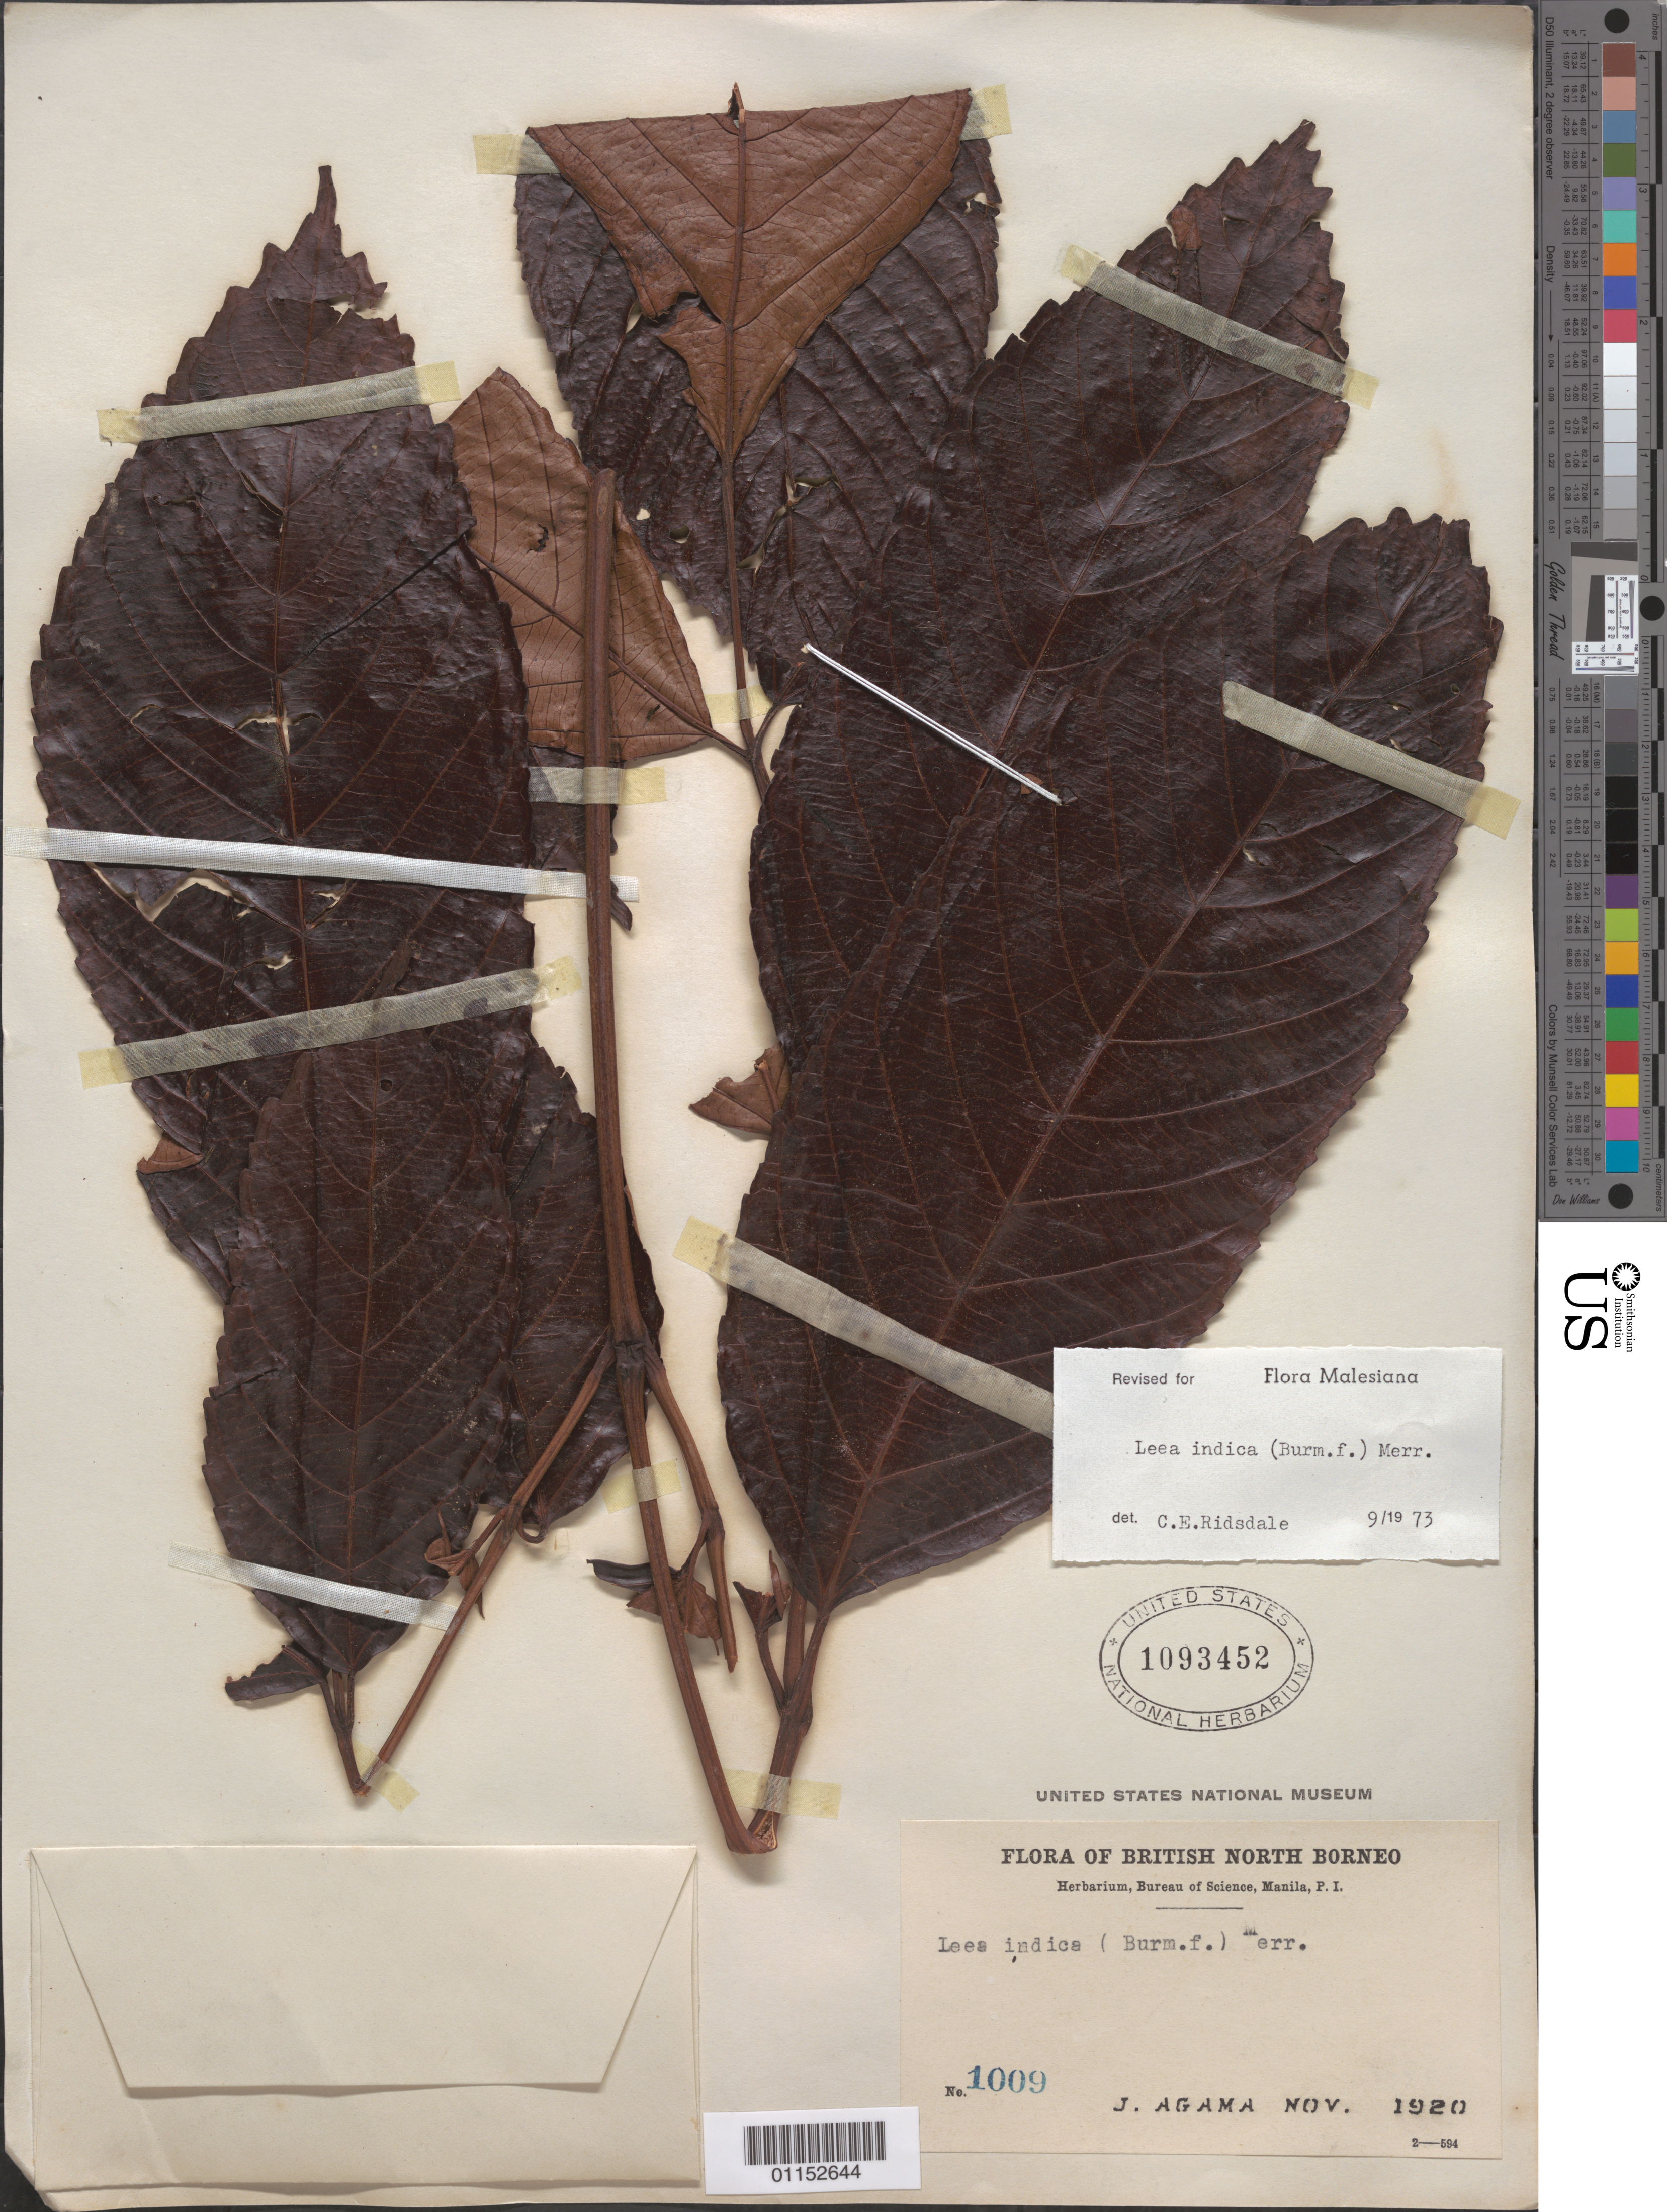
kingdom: Plantae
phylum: Tracheophyta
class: Magnoliopsida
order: Vitales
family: Vitaceae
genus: Leea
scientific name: Leea indica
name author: (Burm. f.) Merr.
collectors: J. Agama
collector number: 1009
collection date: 1920-11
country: Malaysia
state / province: Borneo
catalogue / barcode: US 1093452